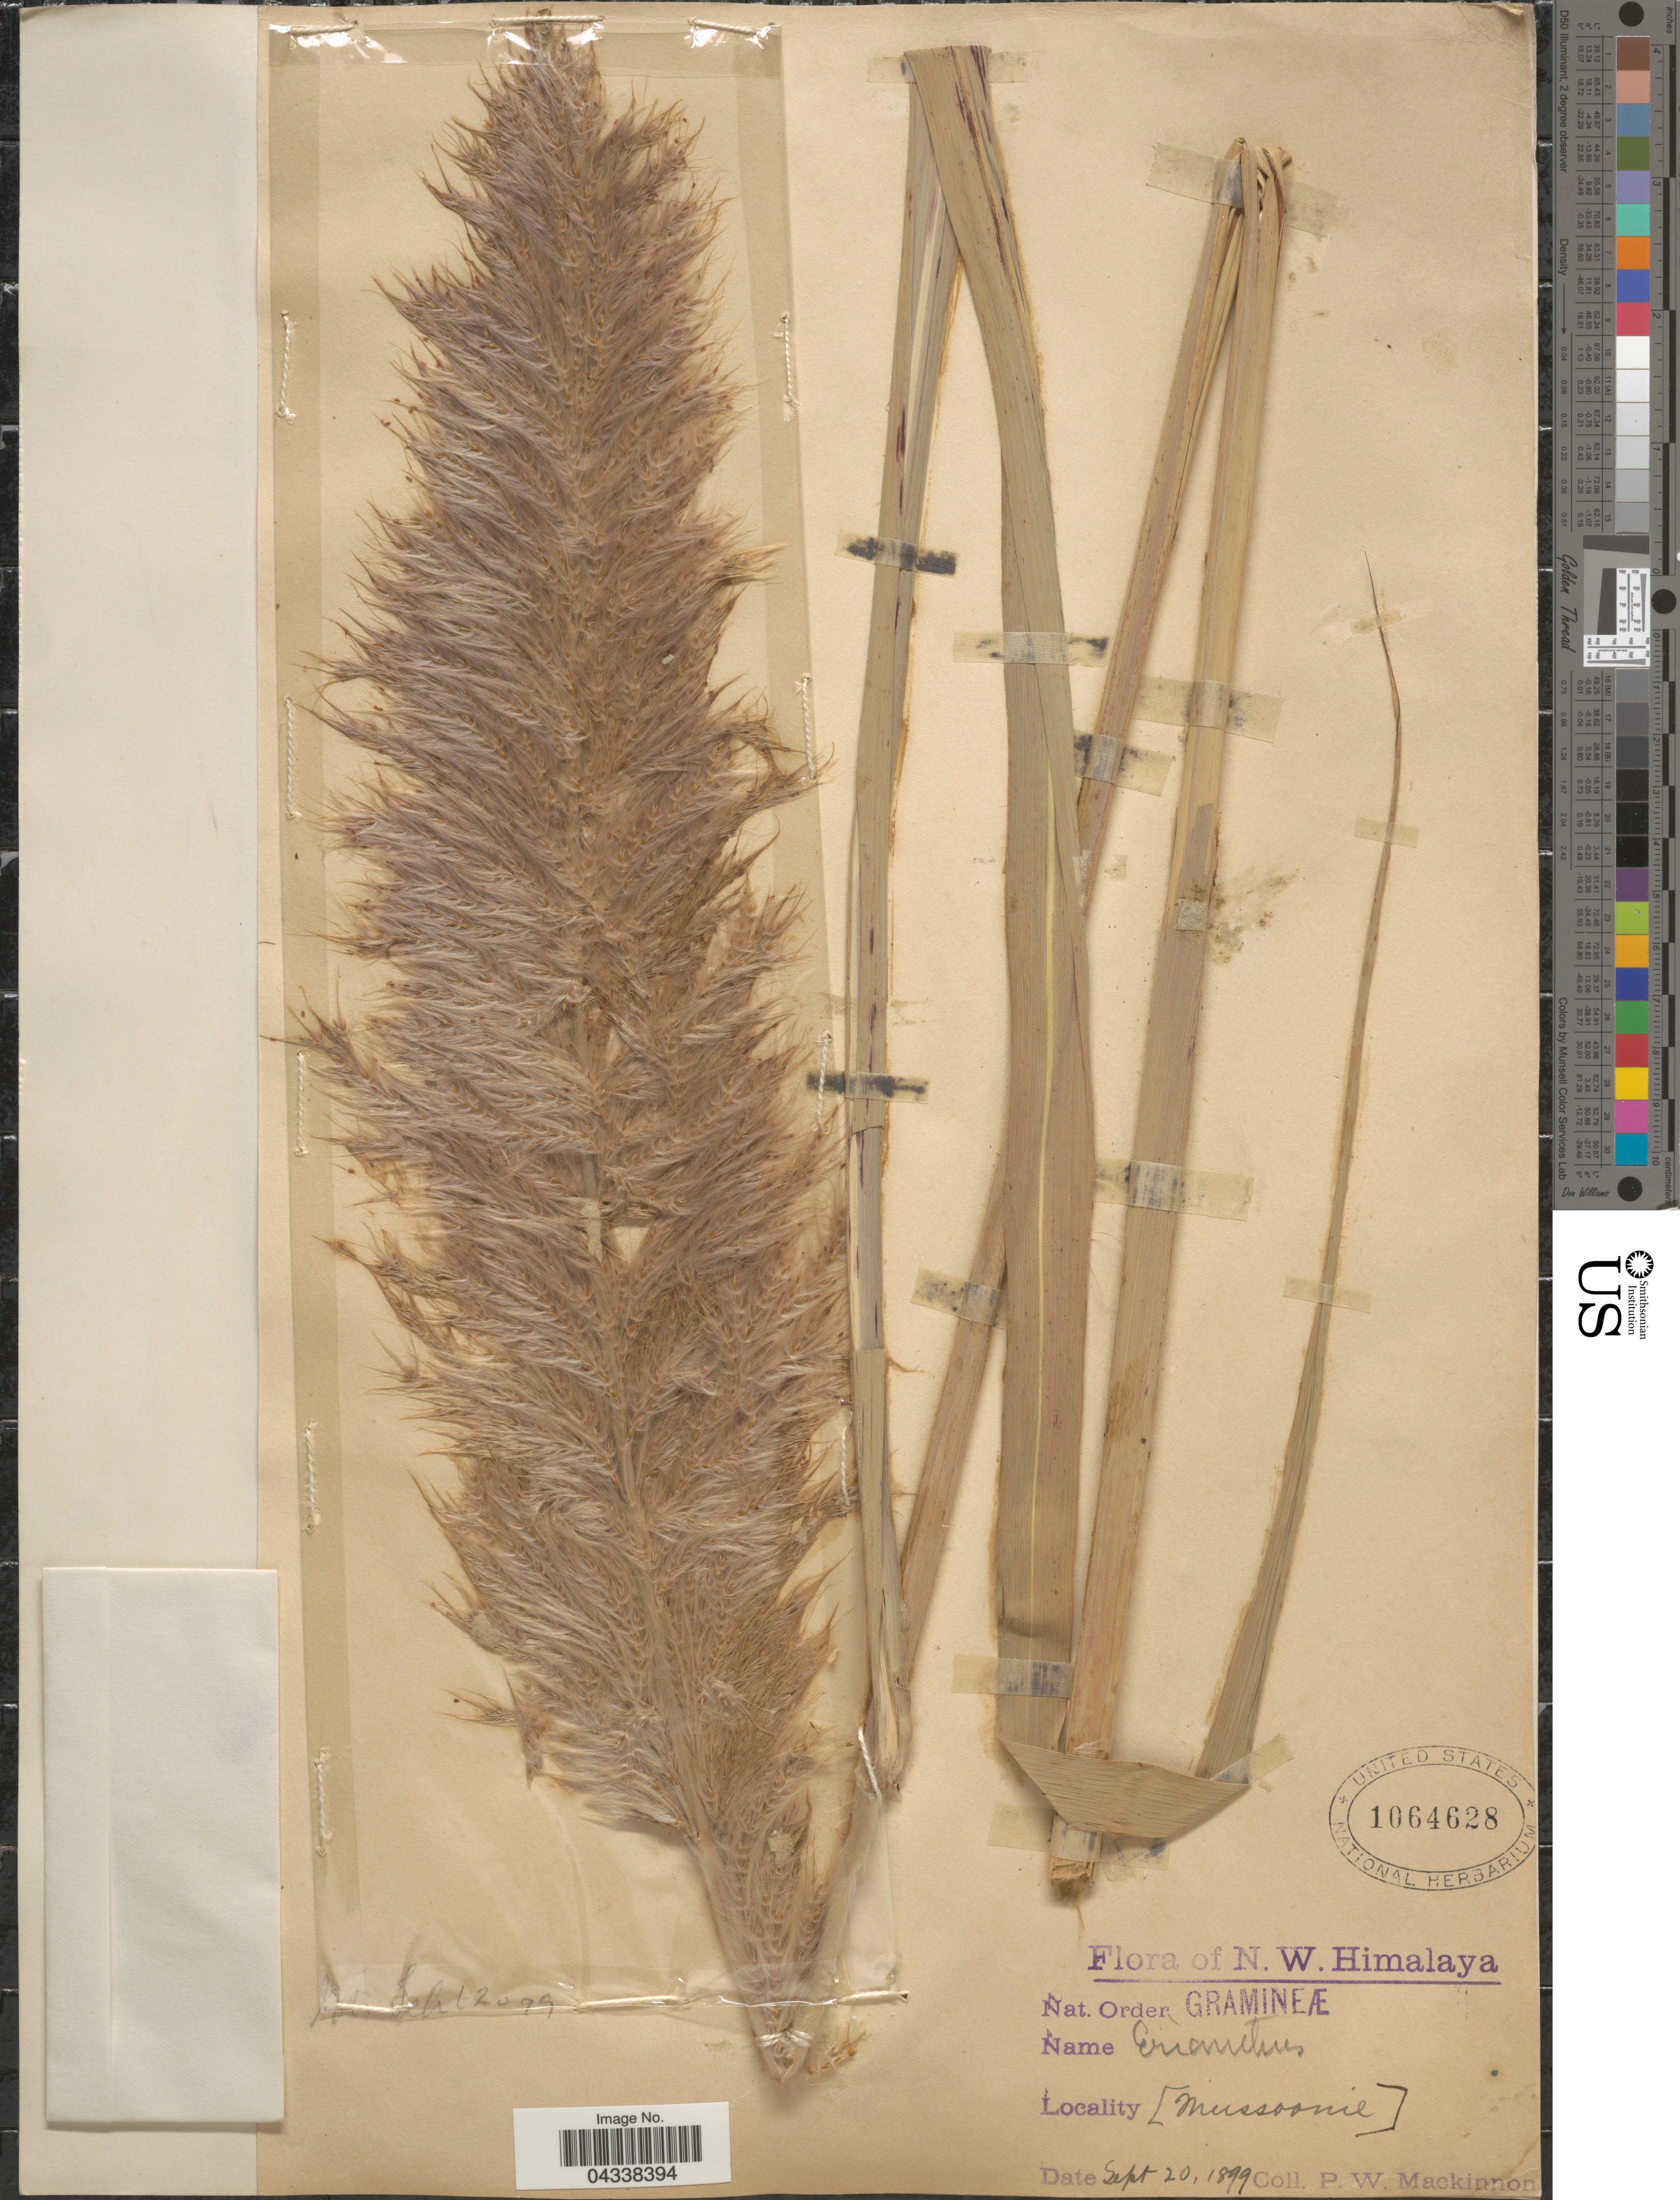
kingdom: Plantae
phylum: Tracheophyta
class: Liliopsida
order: Poales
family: Poaceae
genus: Saccharum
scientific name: Saccharum rufipilum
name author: Steud.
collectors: P. Mackinnon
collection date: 1899-09-20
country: India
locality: N. W. Himalaya. [Mussoorie].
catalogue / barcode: US 1064628